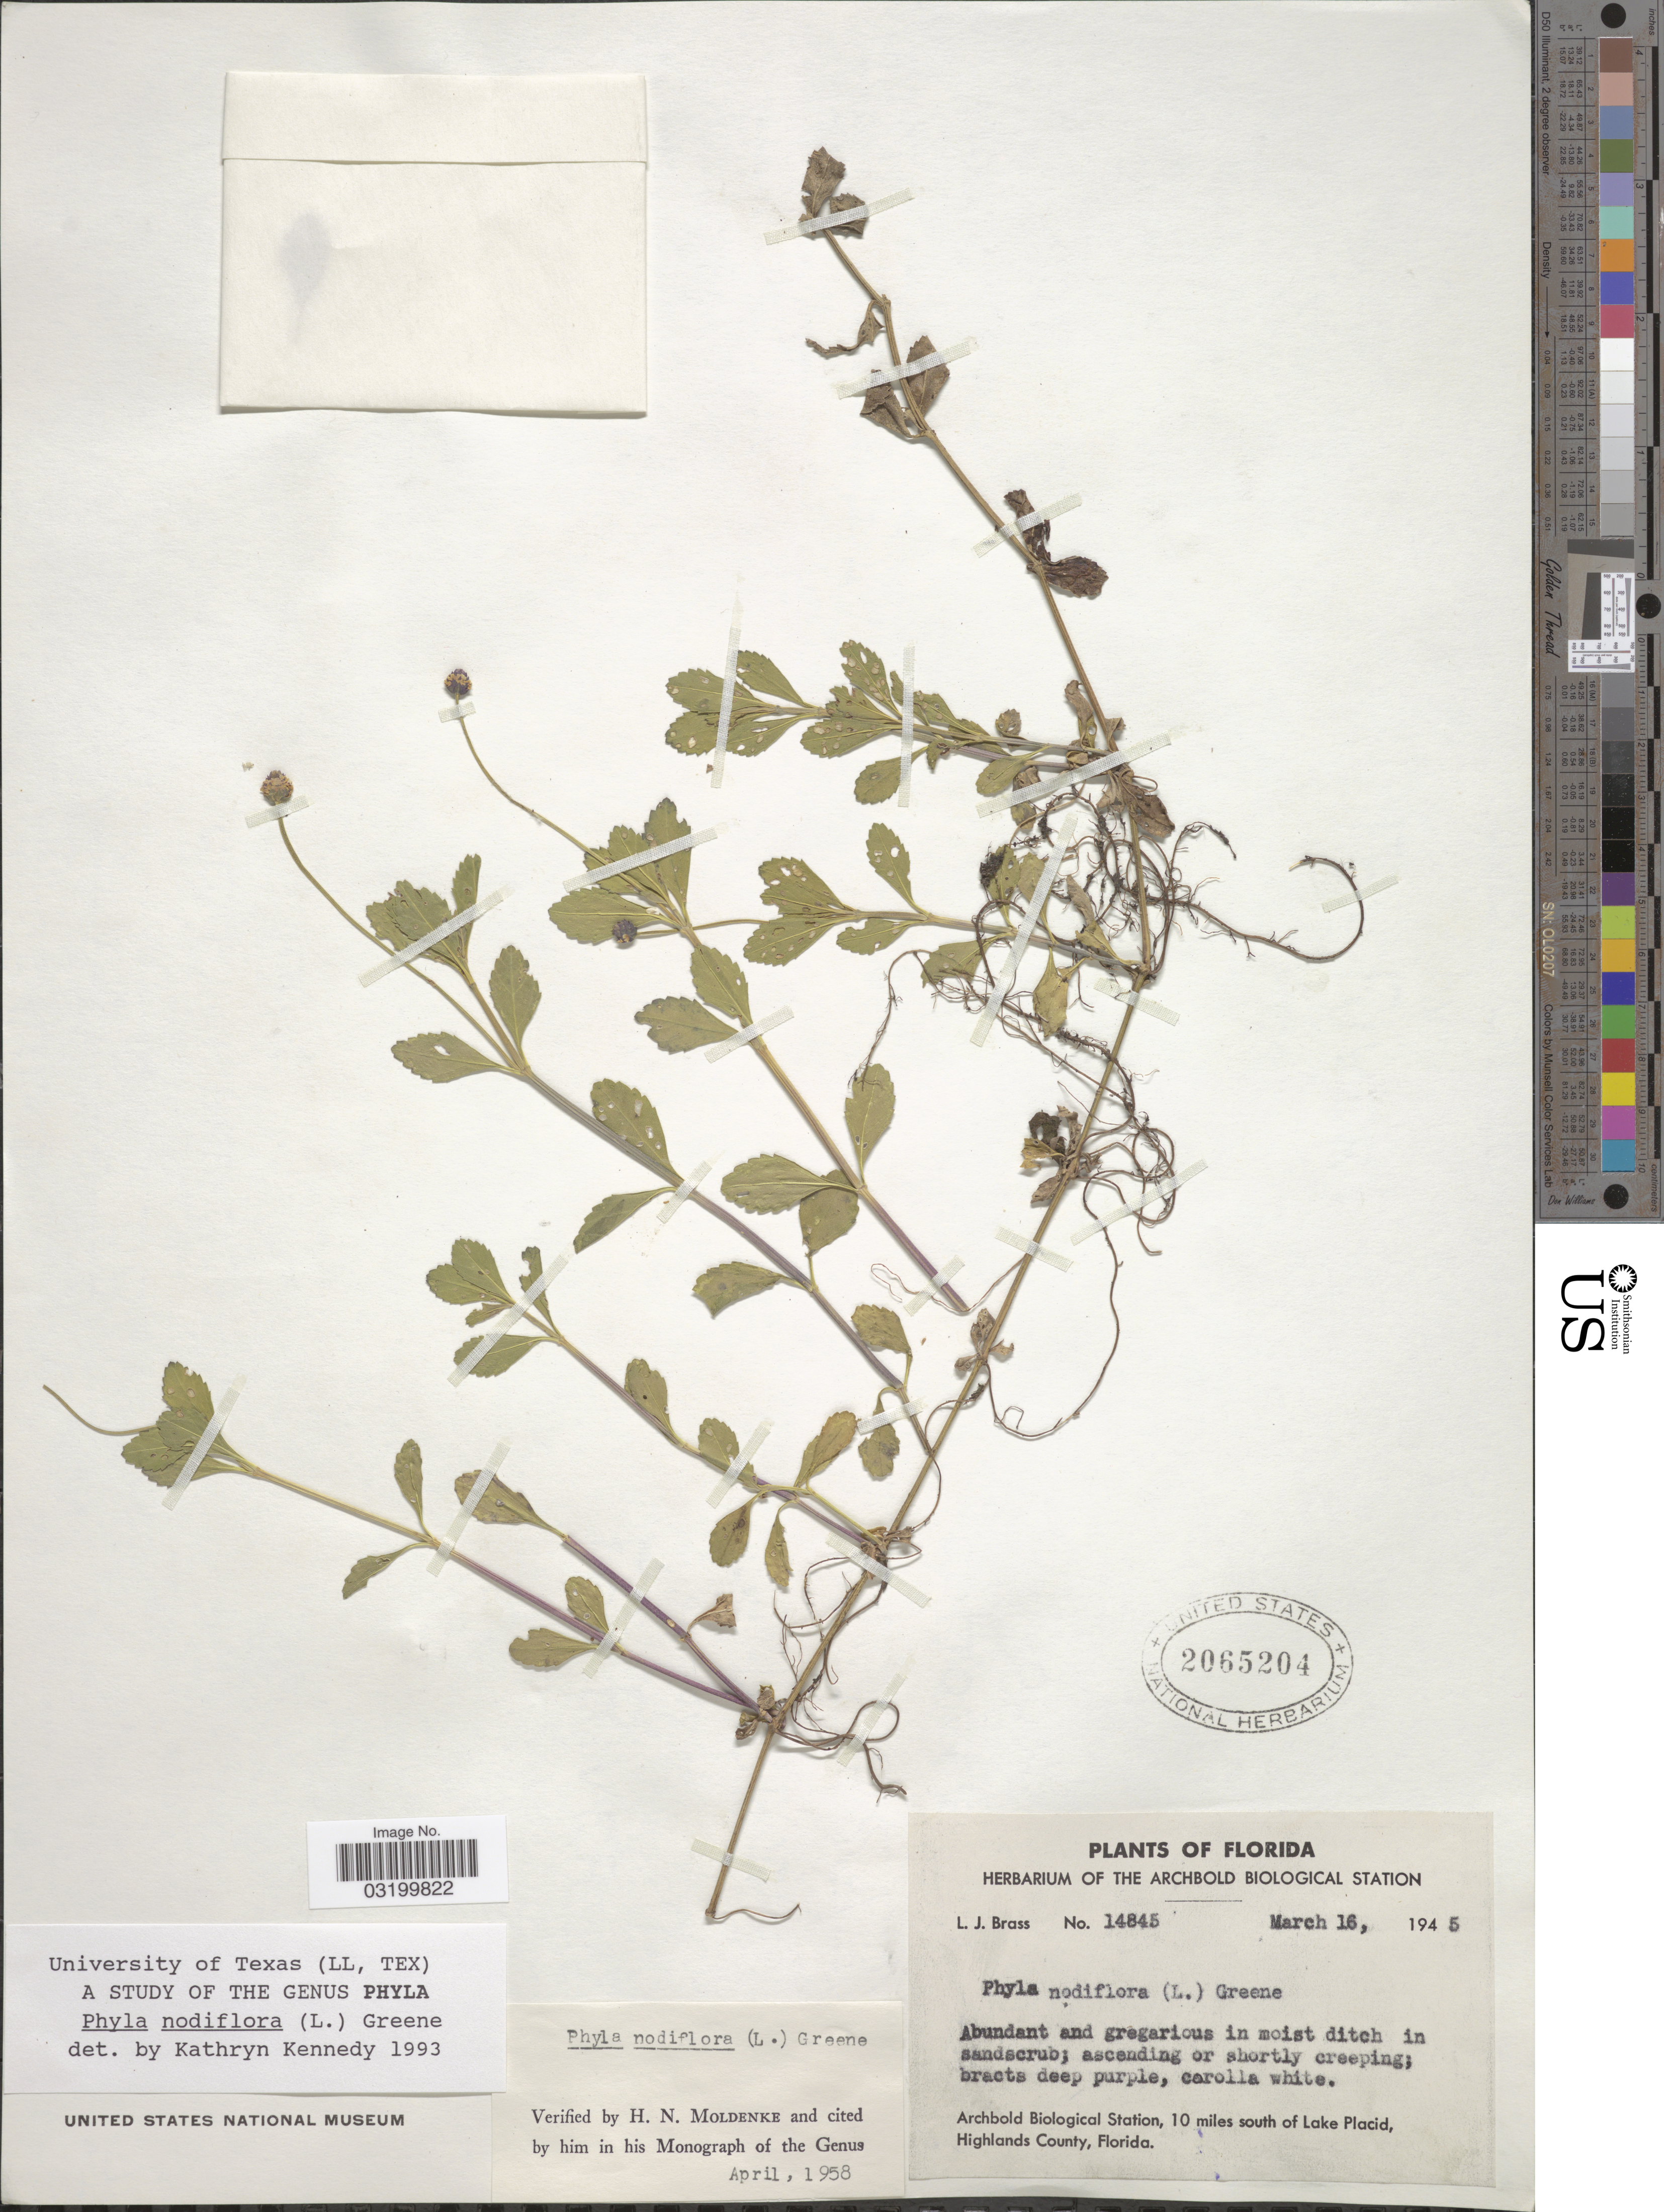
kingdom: Plantae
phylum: Tracheophyta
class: Magnoliopsida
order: Lamiales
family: Verbenaceae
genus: Phyla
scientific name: Phyla nodiflora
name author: (L.) Greene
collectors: L. J. Brass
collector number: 14845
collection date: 1945-03-16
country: United States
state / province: Florida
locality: Archbold Biological Station, 10 miles south of Lake Placid, Highlands County.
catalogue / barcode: US 2065204